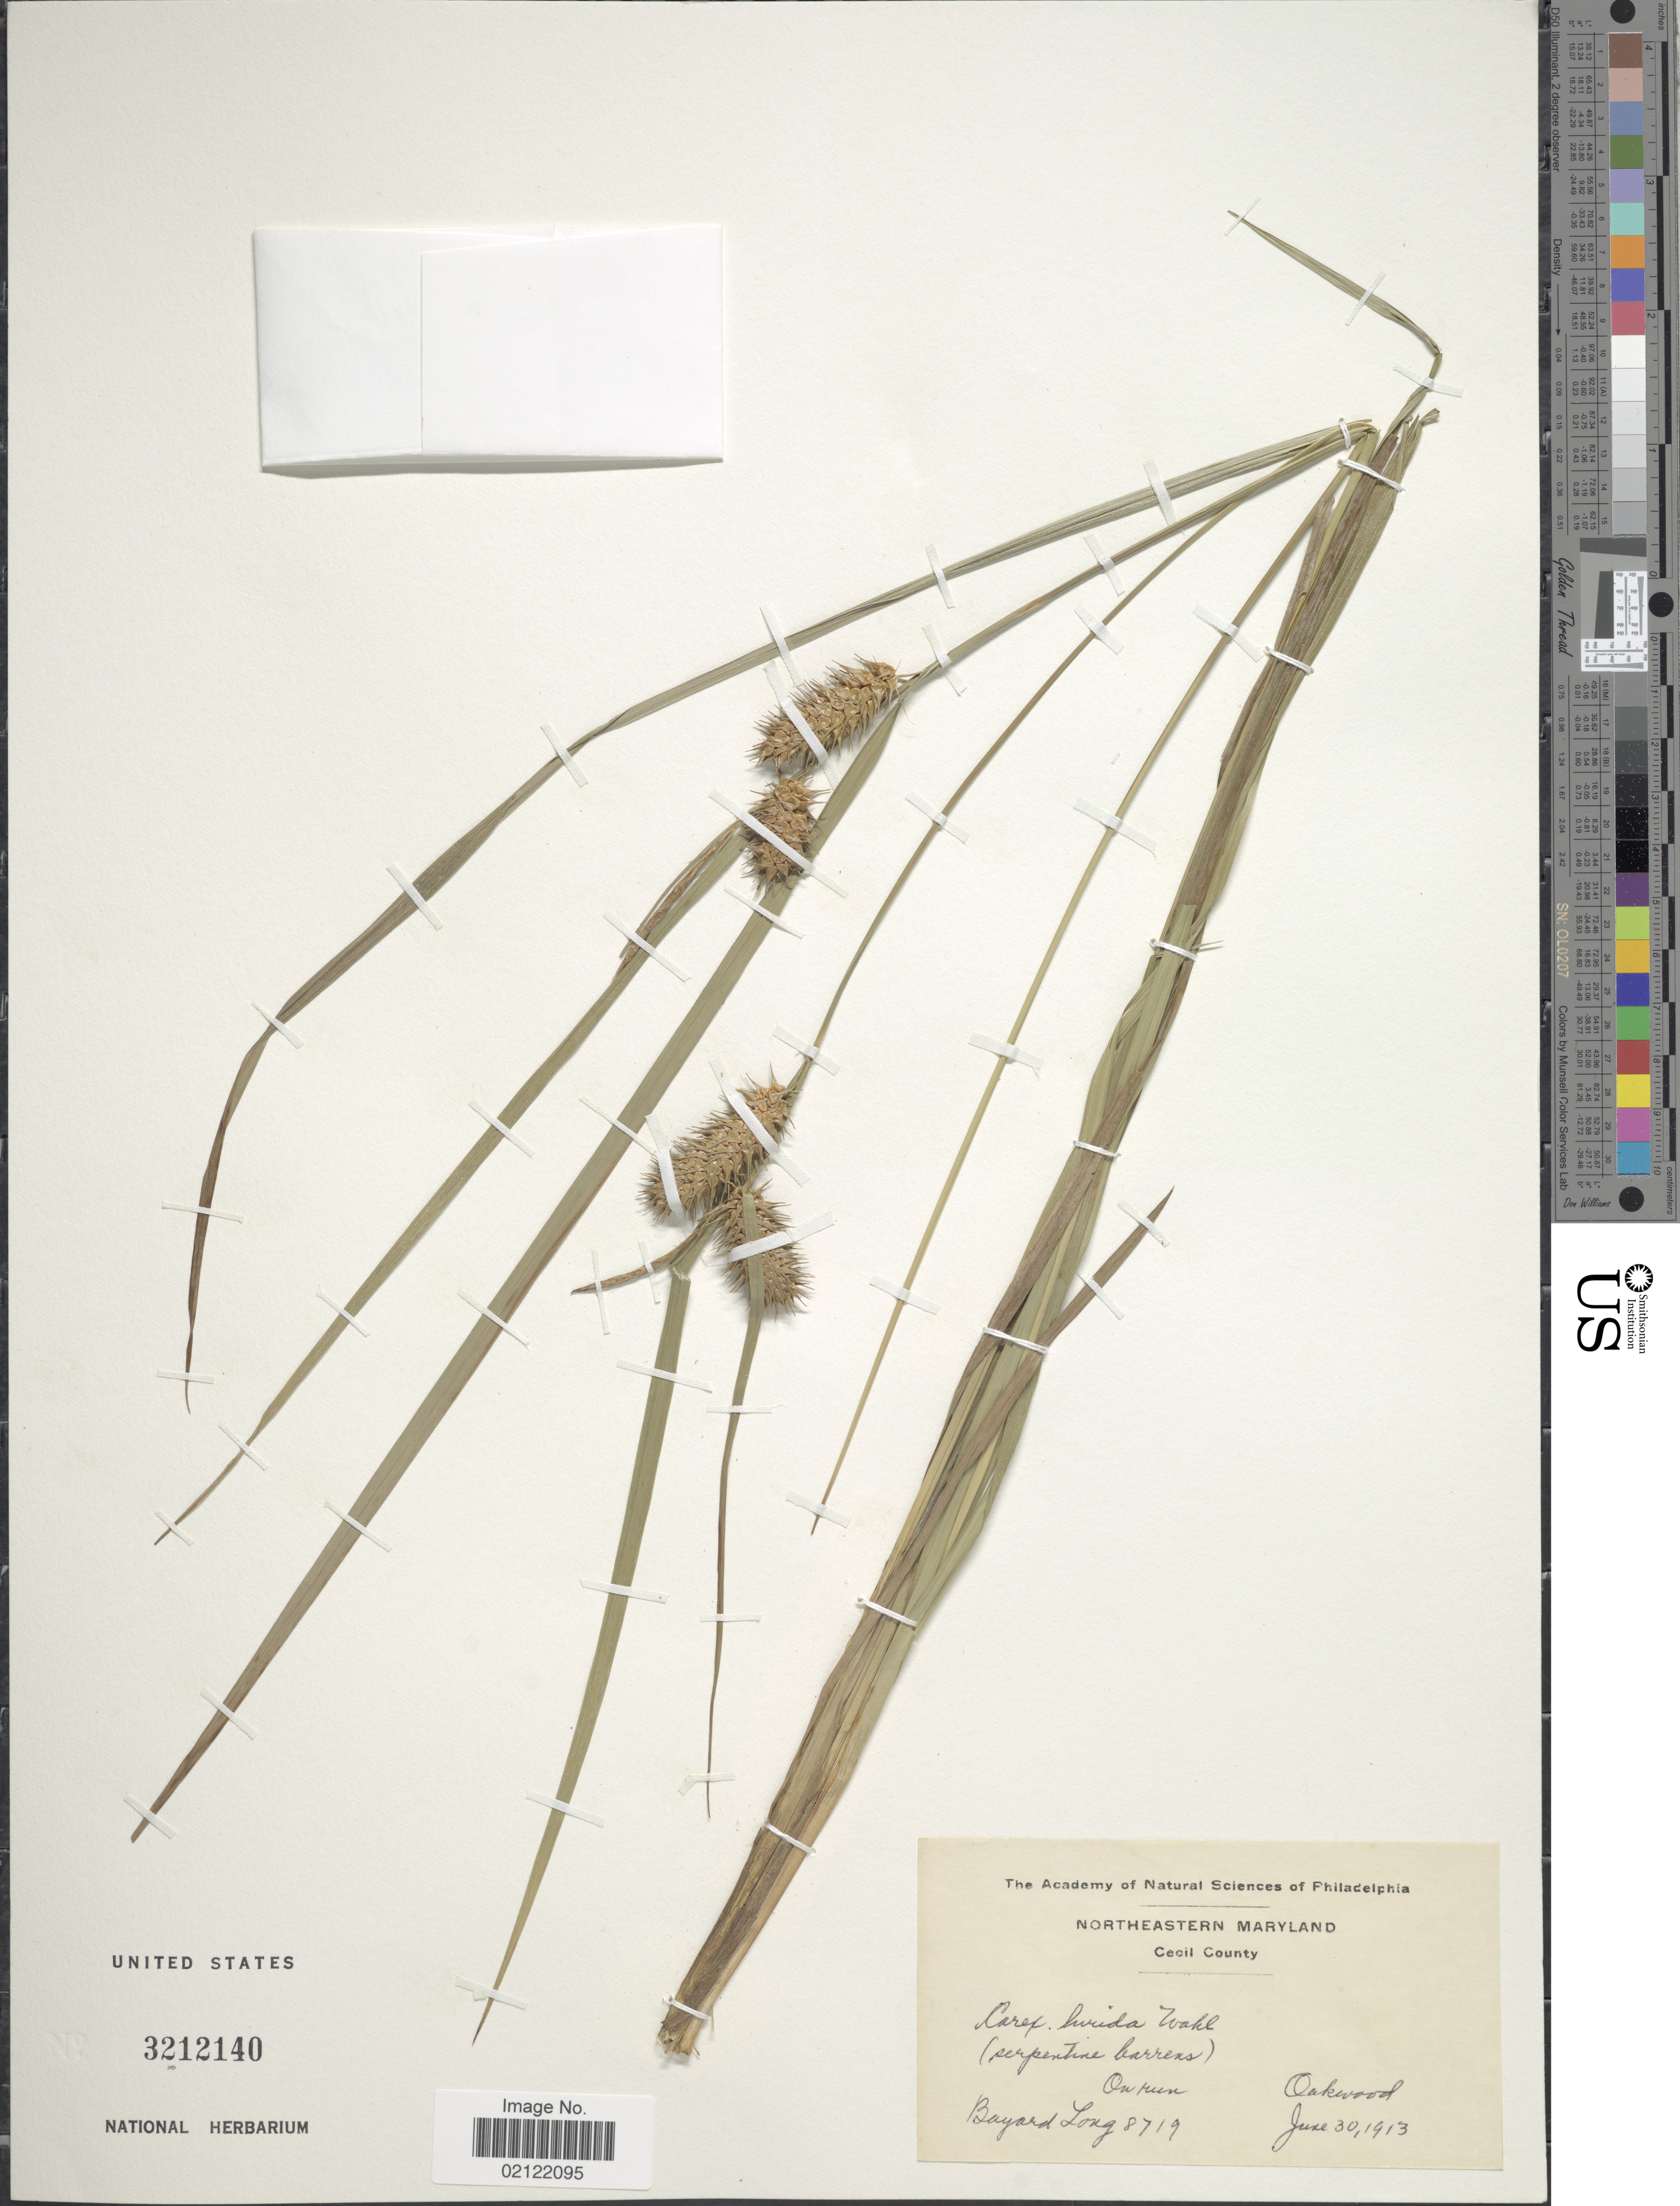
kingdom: Plantae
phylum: Tracheophyta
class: Liliopsida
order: Poales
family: Cyperaceae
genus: Carex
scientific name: Carex lurida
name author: Wahlenb.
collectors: B. Long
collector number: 8719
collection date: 1913-06-30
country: United States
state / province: Maryland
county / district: Cecil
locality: Northeastern Maryland. Cecil County. (serpentine barrens). On run. Oakwood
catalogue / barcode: US 3212140